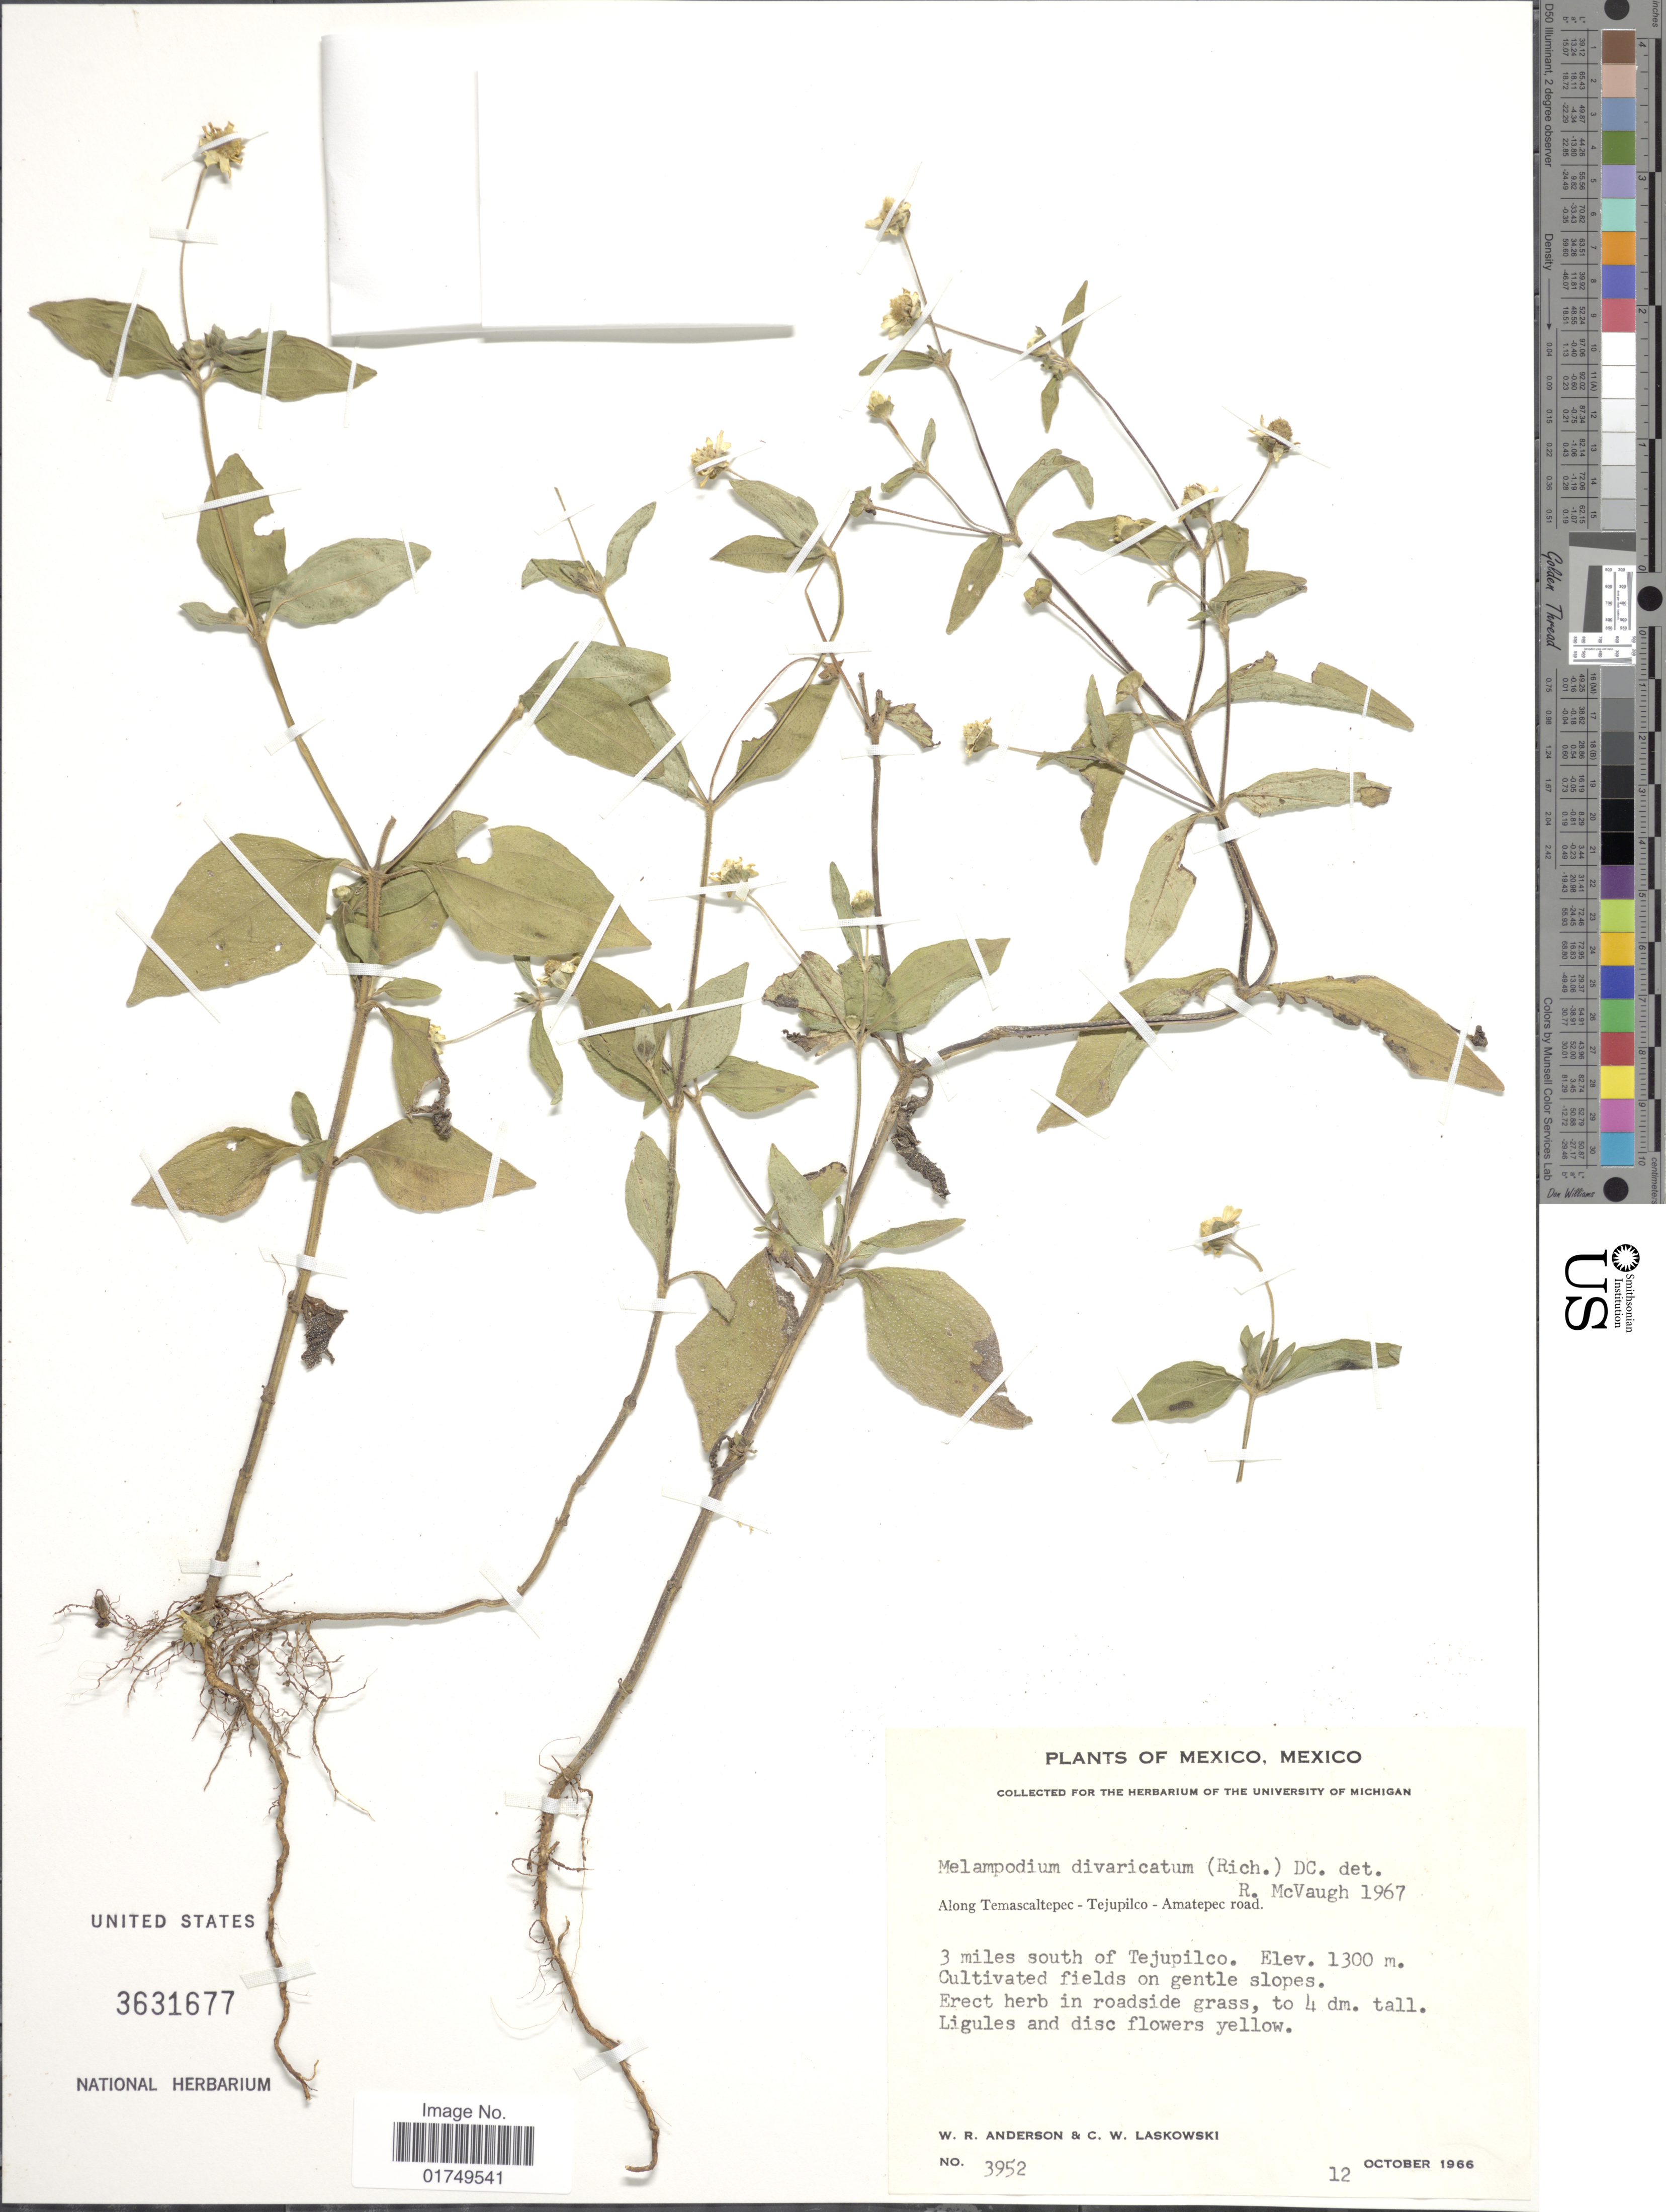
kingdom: Plantae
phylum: Tracheophyta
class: Magnoliopsida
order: Asterales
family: Asteraceae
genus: Melampodium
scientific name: Melampodium divaricatum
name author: (Rich.) DC.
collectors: W. R. Anderson & C. Laskowski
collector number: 3952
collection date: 1966-10-12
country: Mexico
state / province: México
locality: Along Temascaltepec-Tejupilco-Amatepec road, 3 miles south of Tejupilco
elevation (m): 1300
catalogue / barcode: US 3631677